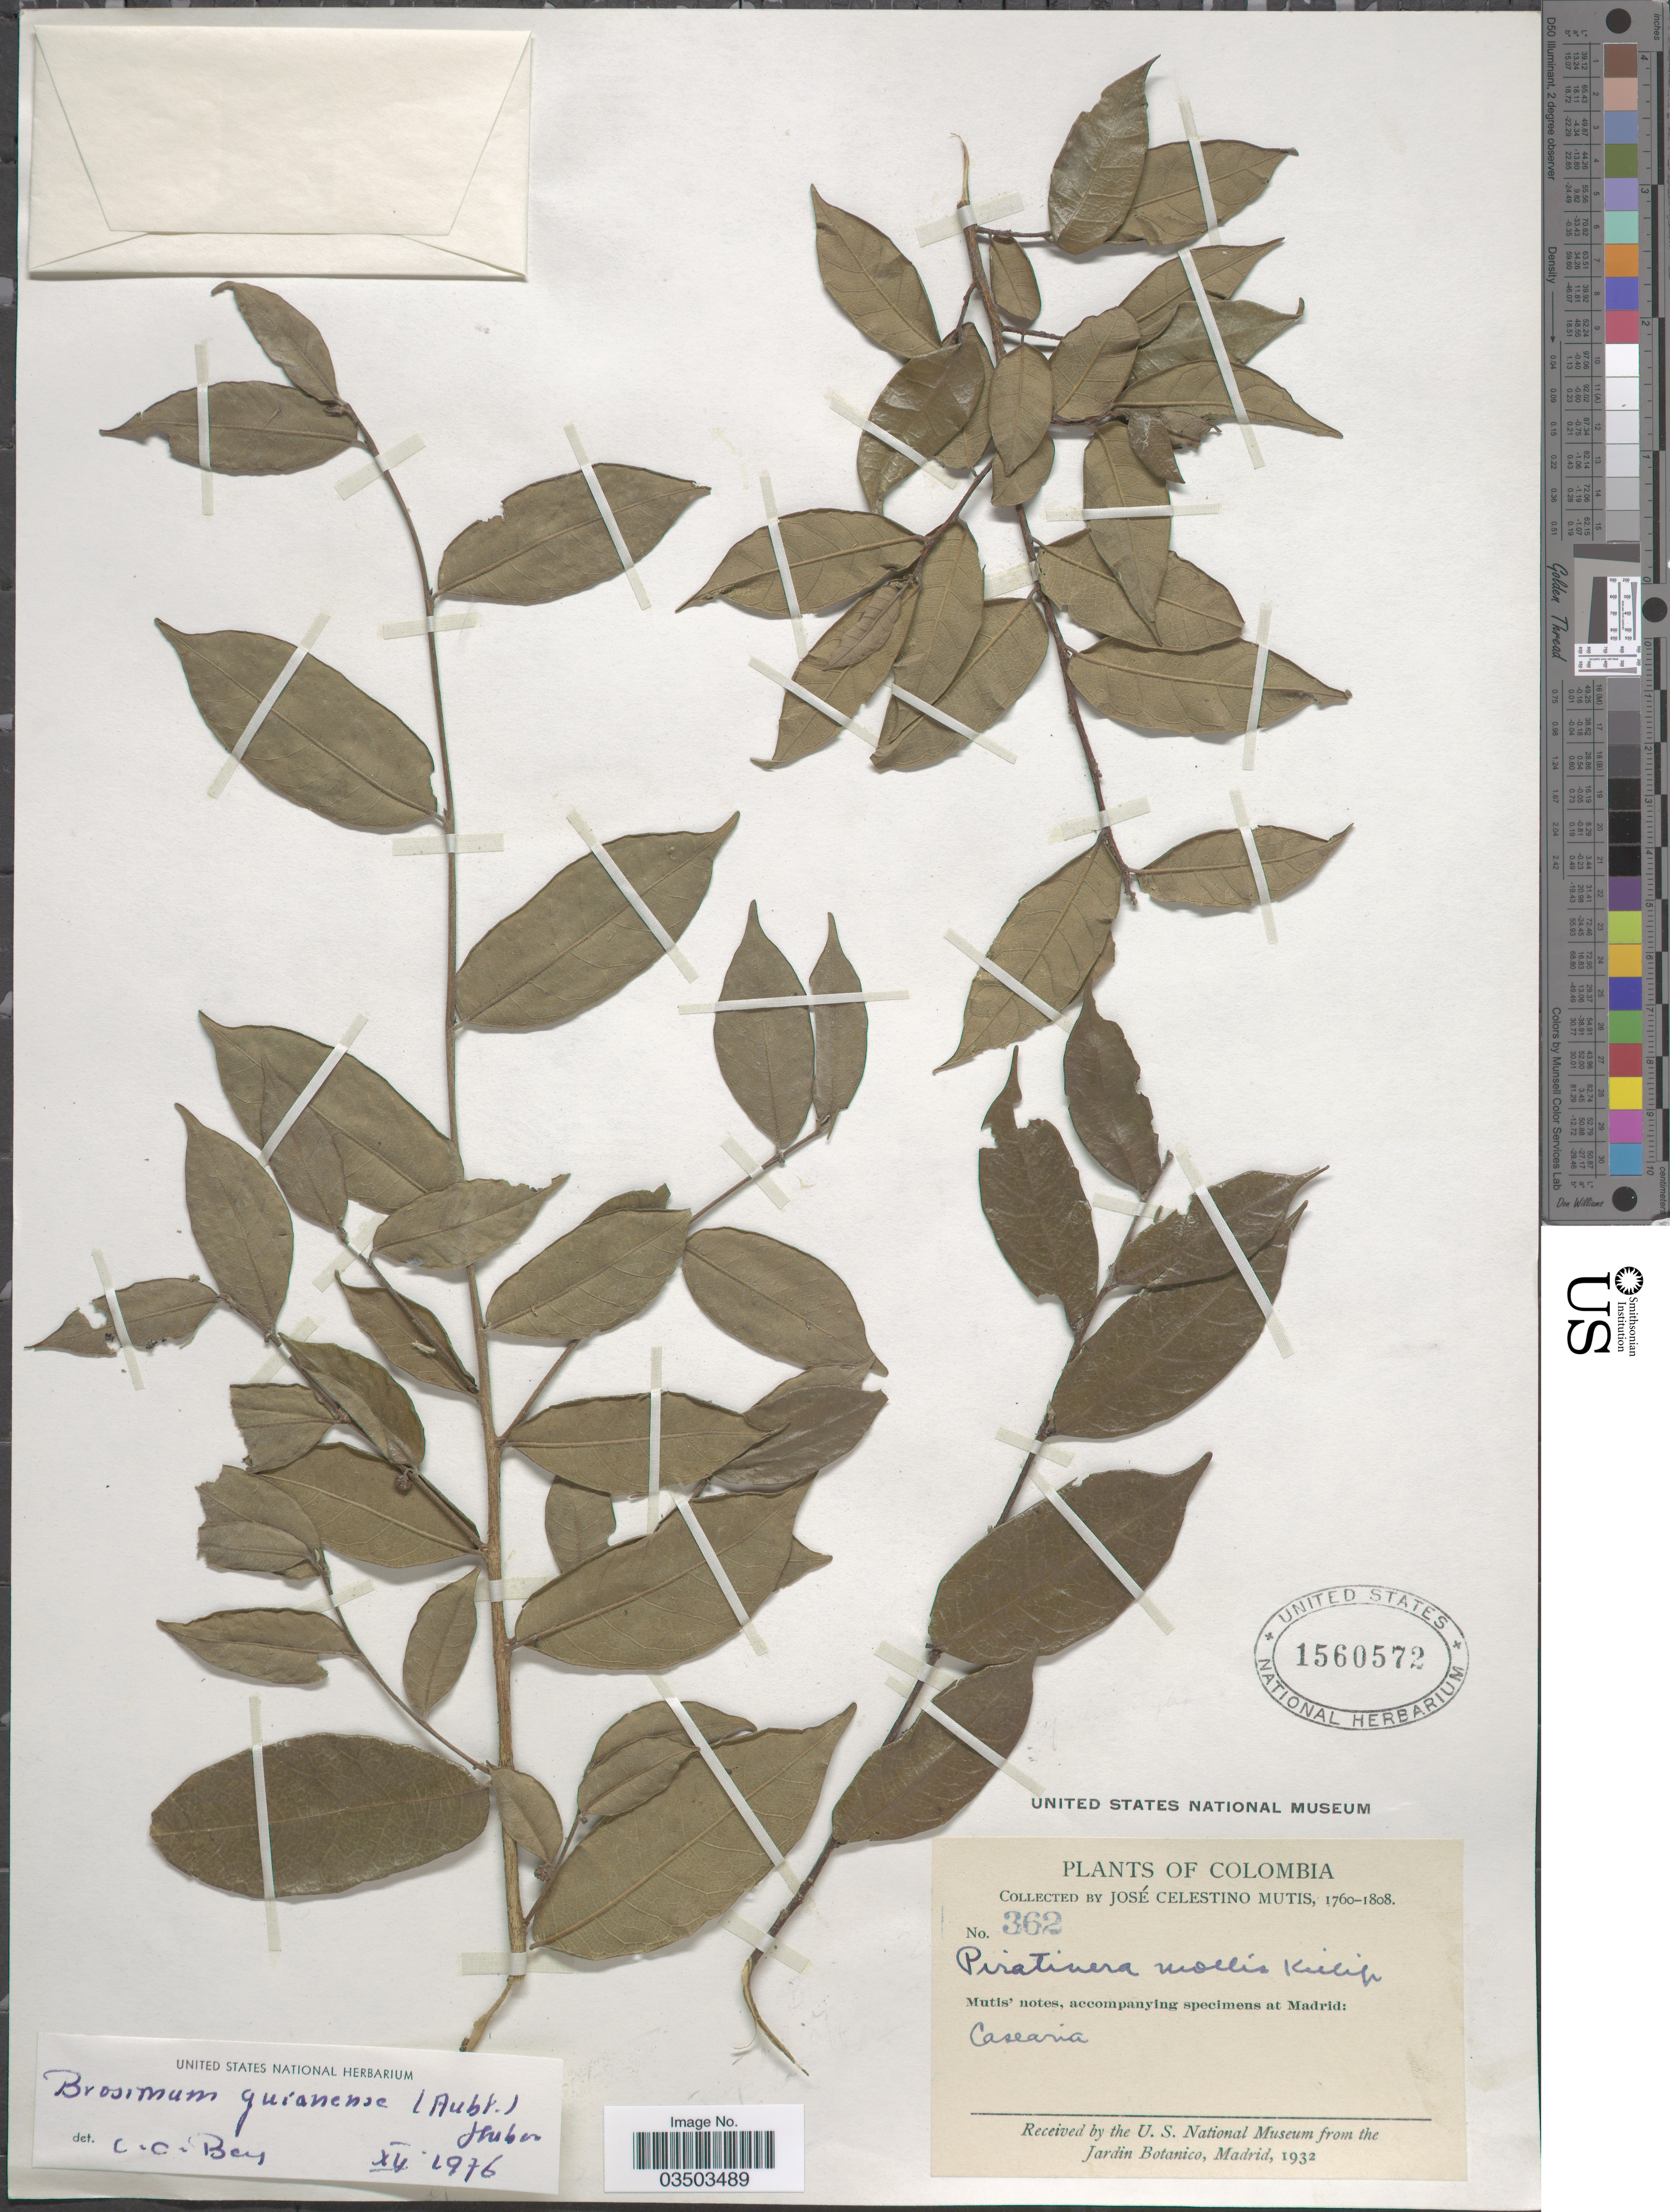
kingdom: Plantae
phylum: Tracheophyta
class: Magnoliopsida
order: Rosales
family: Moraceae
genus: Brosimum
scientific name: Brosimum guianense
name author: (Aubl.) Huber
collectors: J. C. B. Mutis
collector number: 362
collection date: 1760/1808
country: Colombia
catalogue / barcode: US 1560572